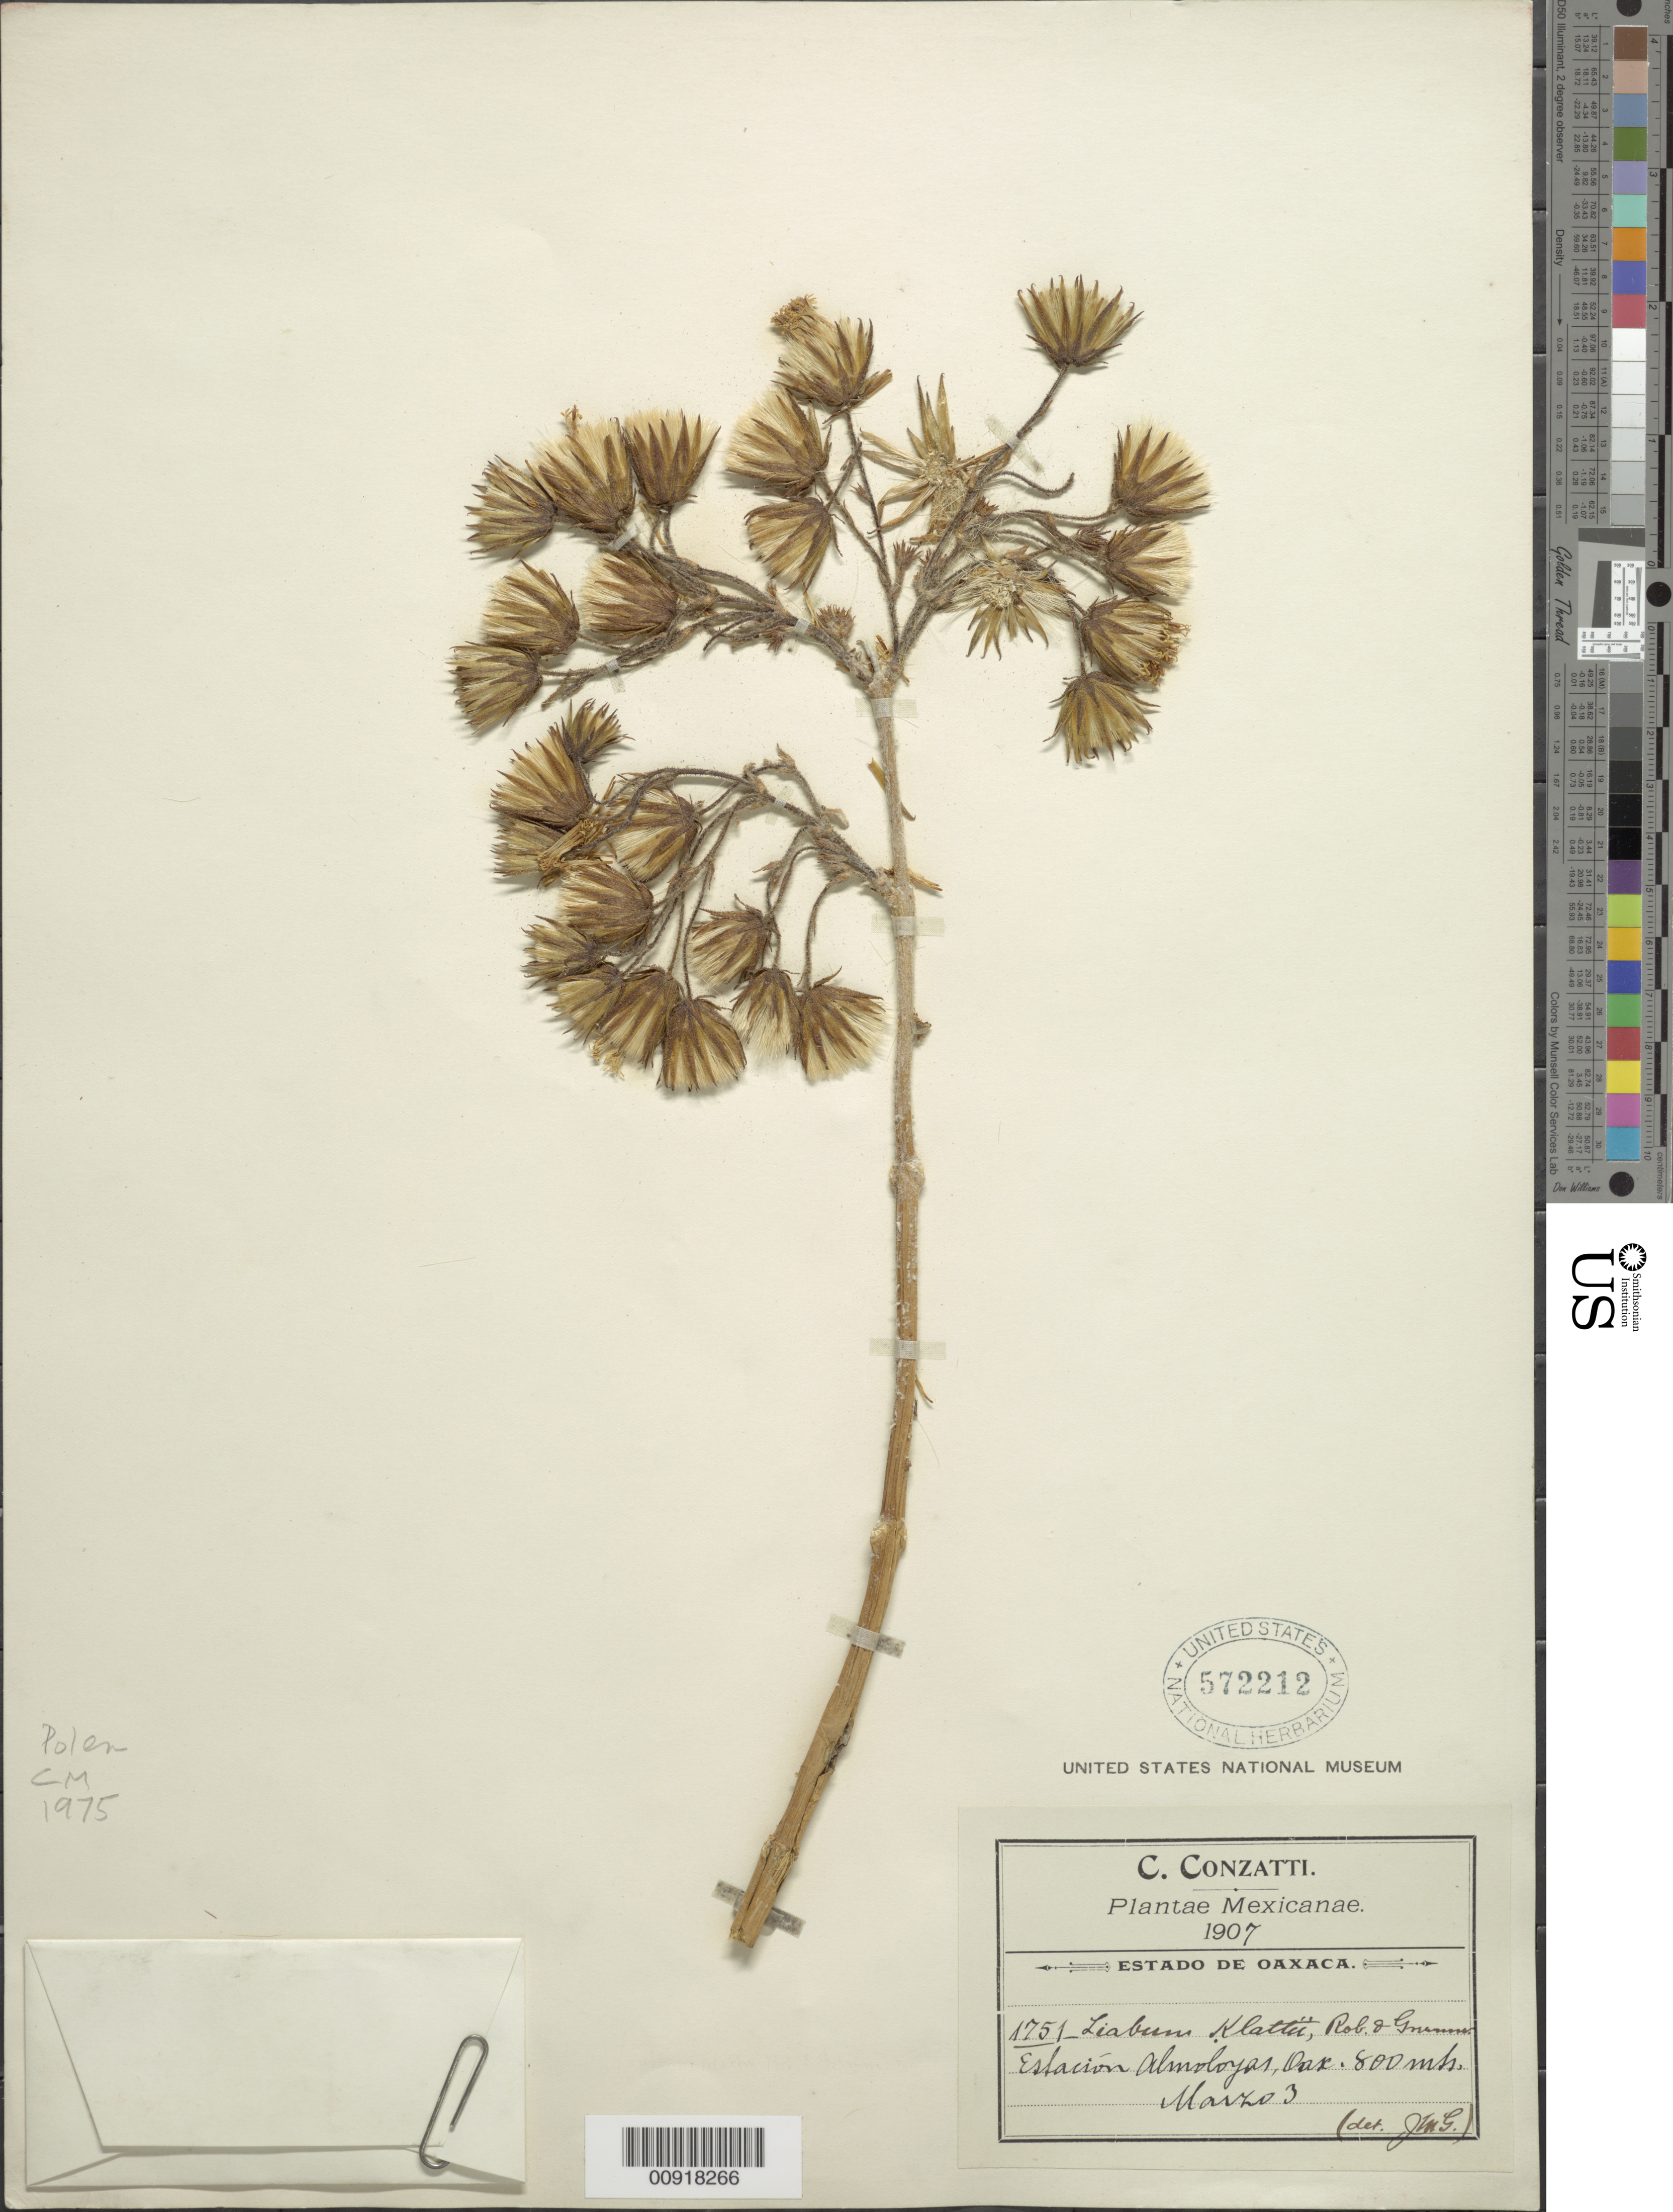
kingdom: Plantae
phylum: Tracheophyta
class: Magnoliopsida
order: Asterales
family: Asteraceae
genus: Sinclairia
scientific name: Sinclairia klattii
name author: (B.L. Rob. & Greenm.) H. Rob. & Brettell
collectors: C. Conzatti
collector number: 1751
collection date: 1907-03-03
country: Mexico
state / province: Oaxaca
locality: Estacion Almoloyas, Oax.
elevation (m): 800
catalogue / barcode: US 572212